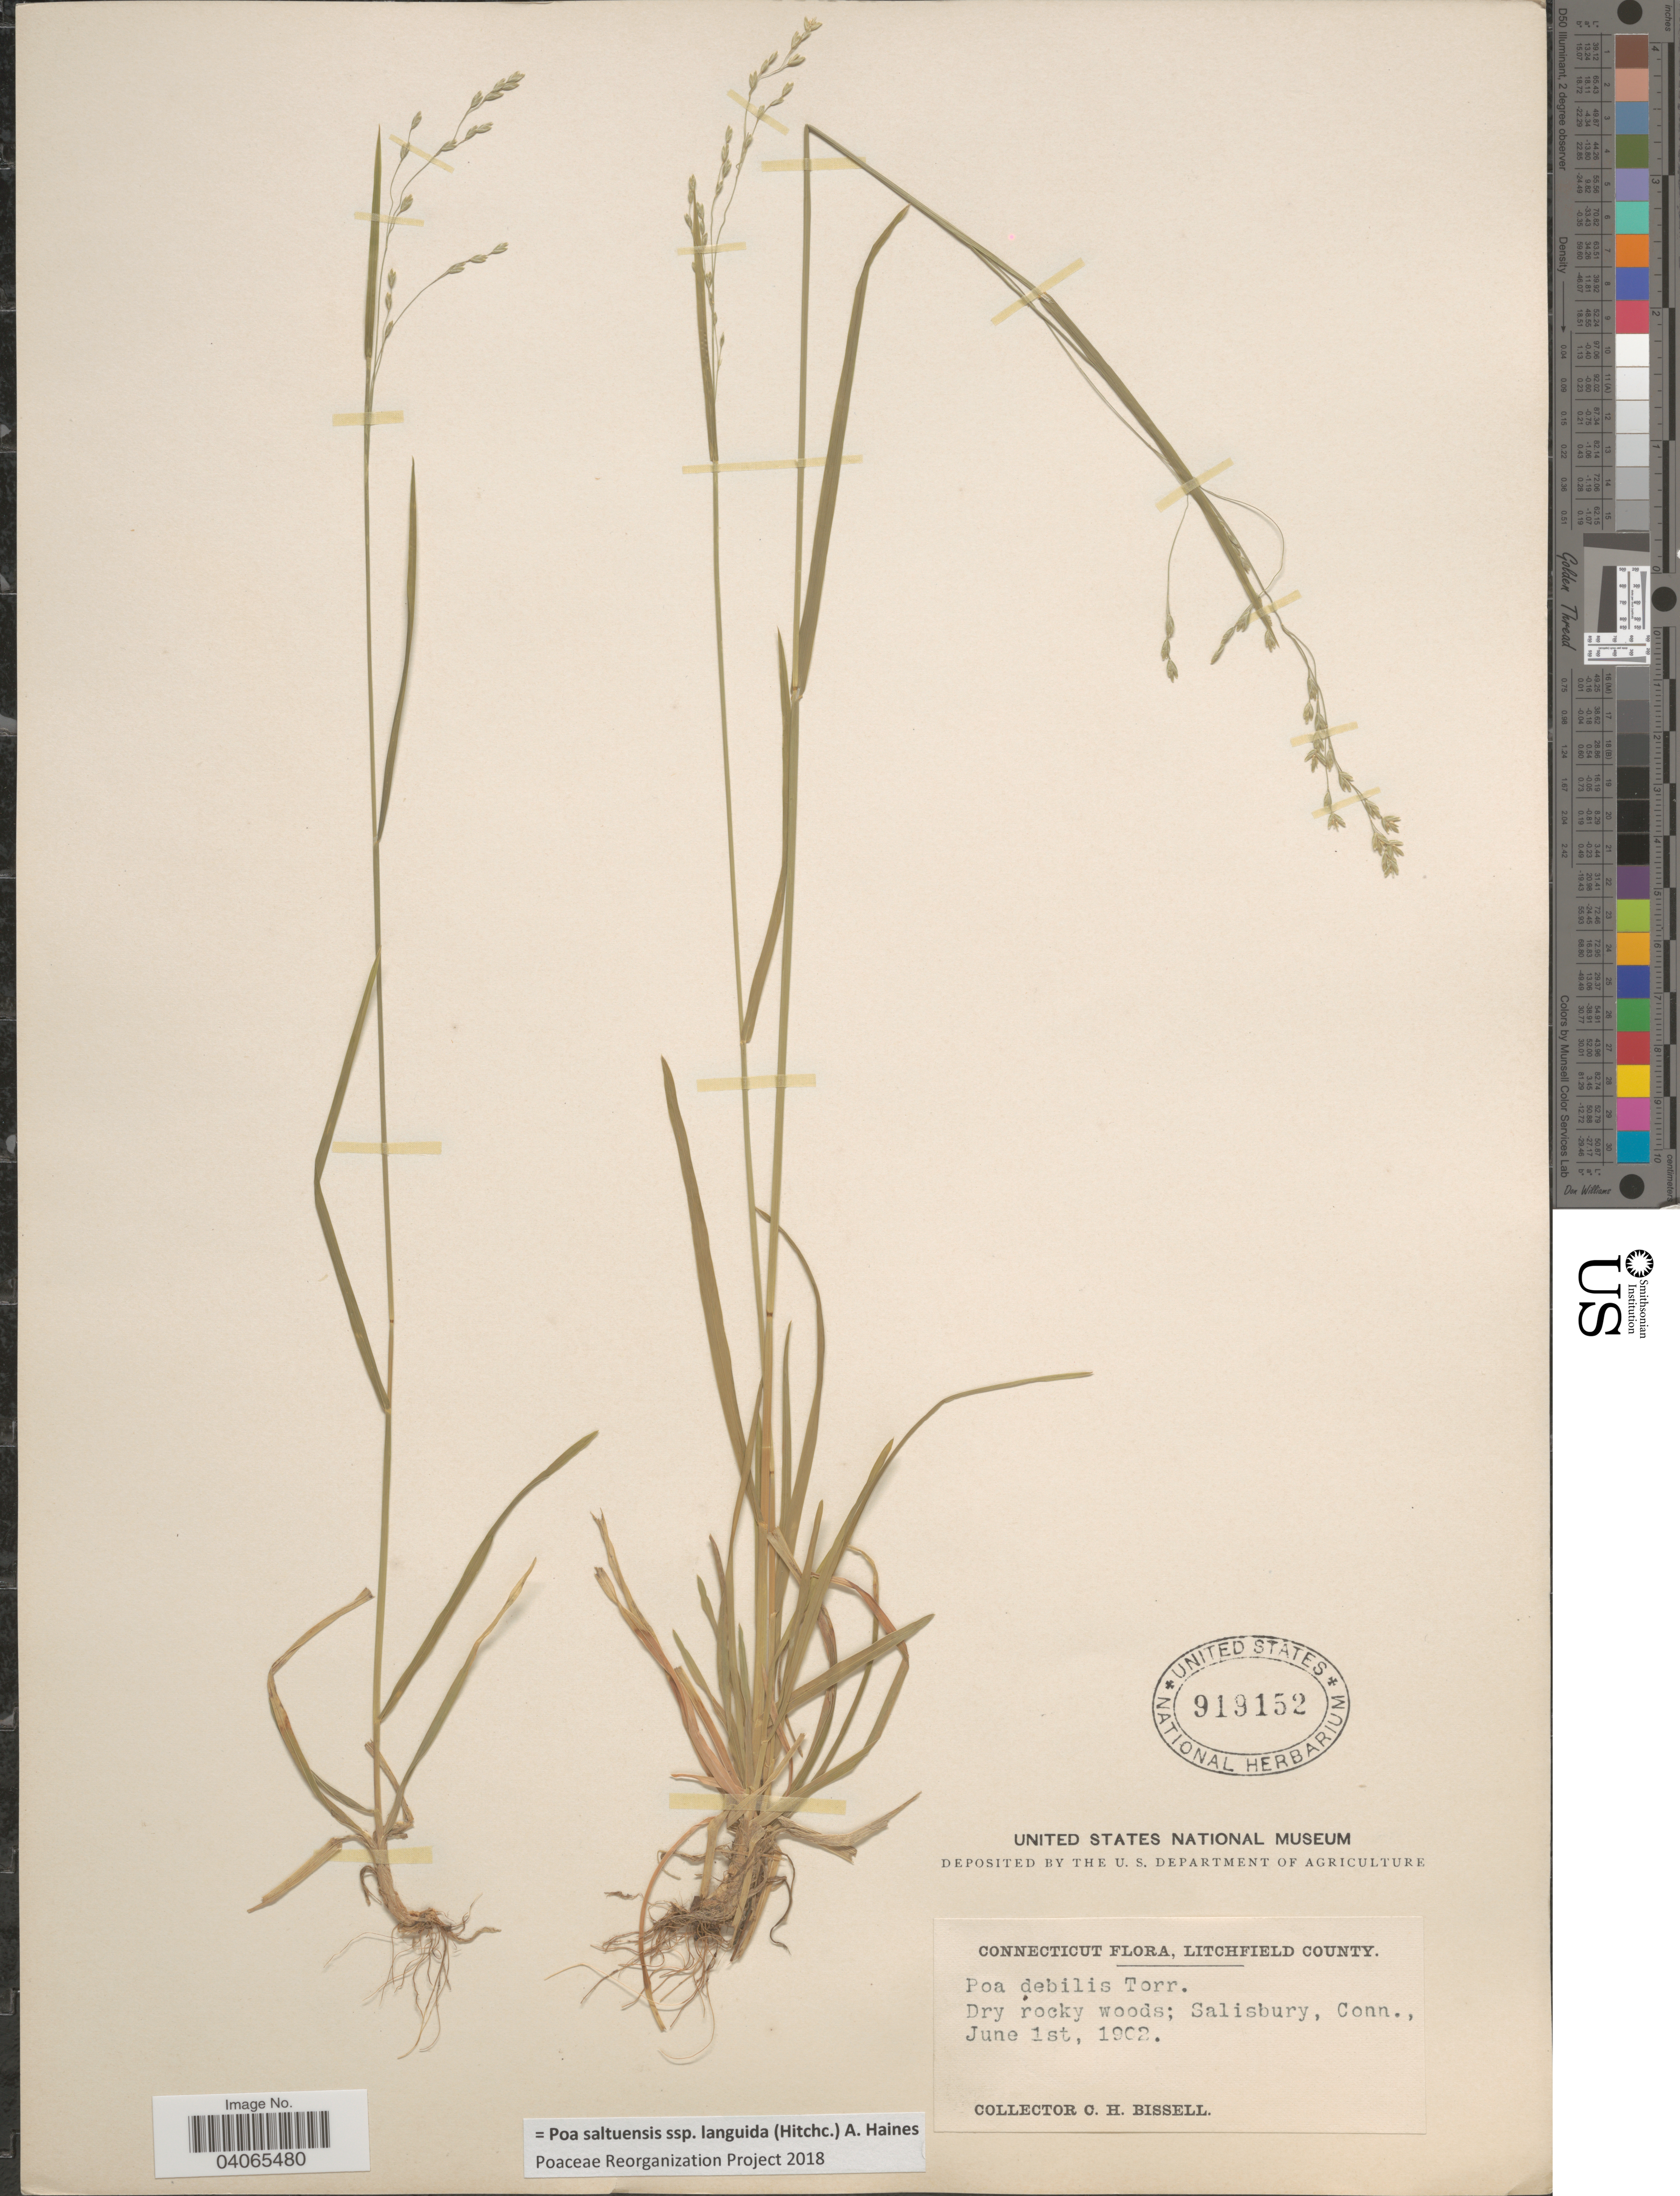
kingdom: Plantae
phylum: Tracheophyta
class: Liliopsida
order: Poales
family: Poaceae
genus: Poa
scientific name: Poa saltuensis subsp. languida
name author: (Hitchc.) A. Haines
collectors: C. Bissell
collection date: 1902-06-01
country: United States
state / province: Connecticut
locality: Litchfield County. Dry rocky woods; Salisbury.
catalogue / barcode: US 919152